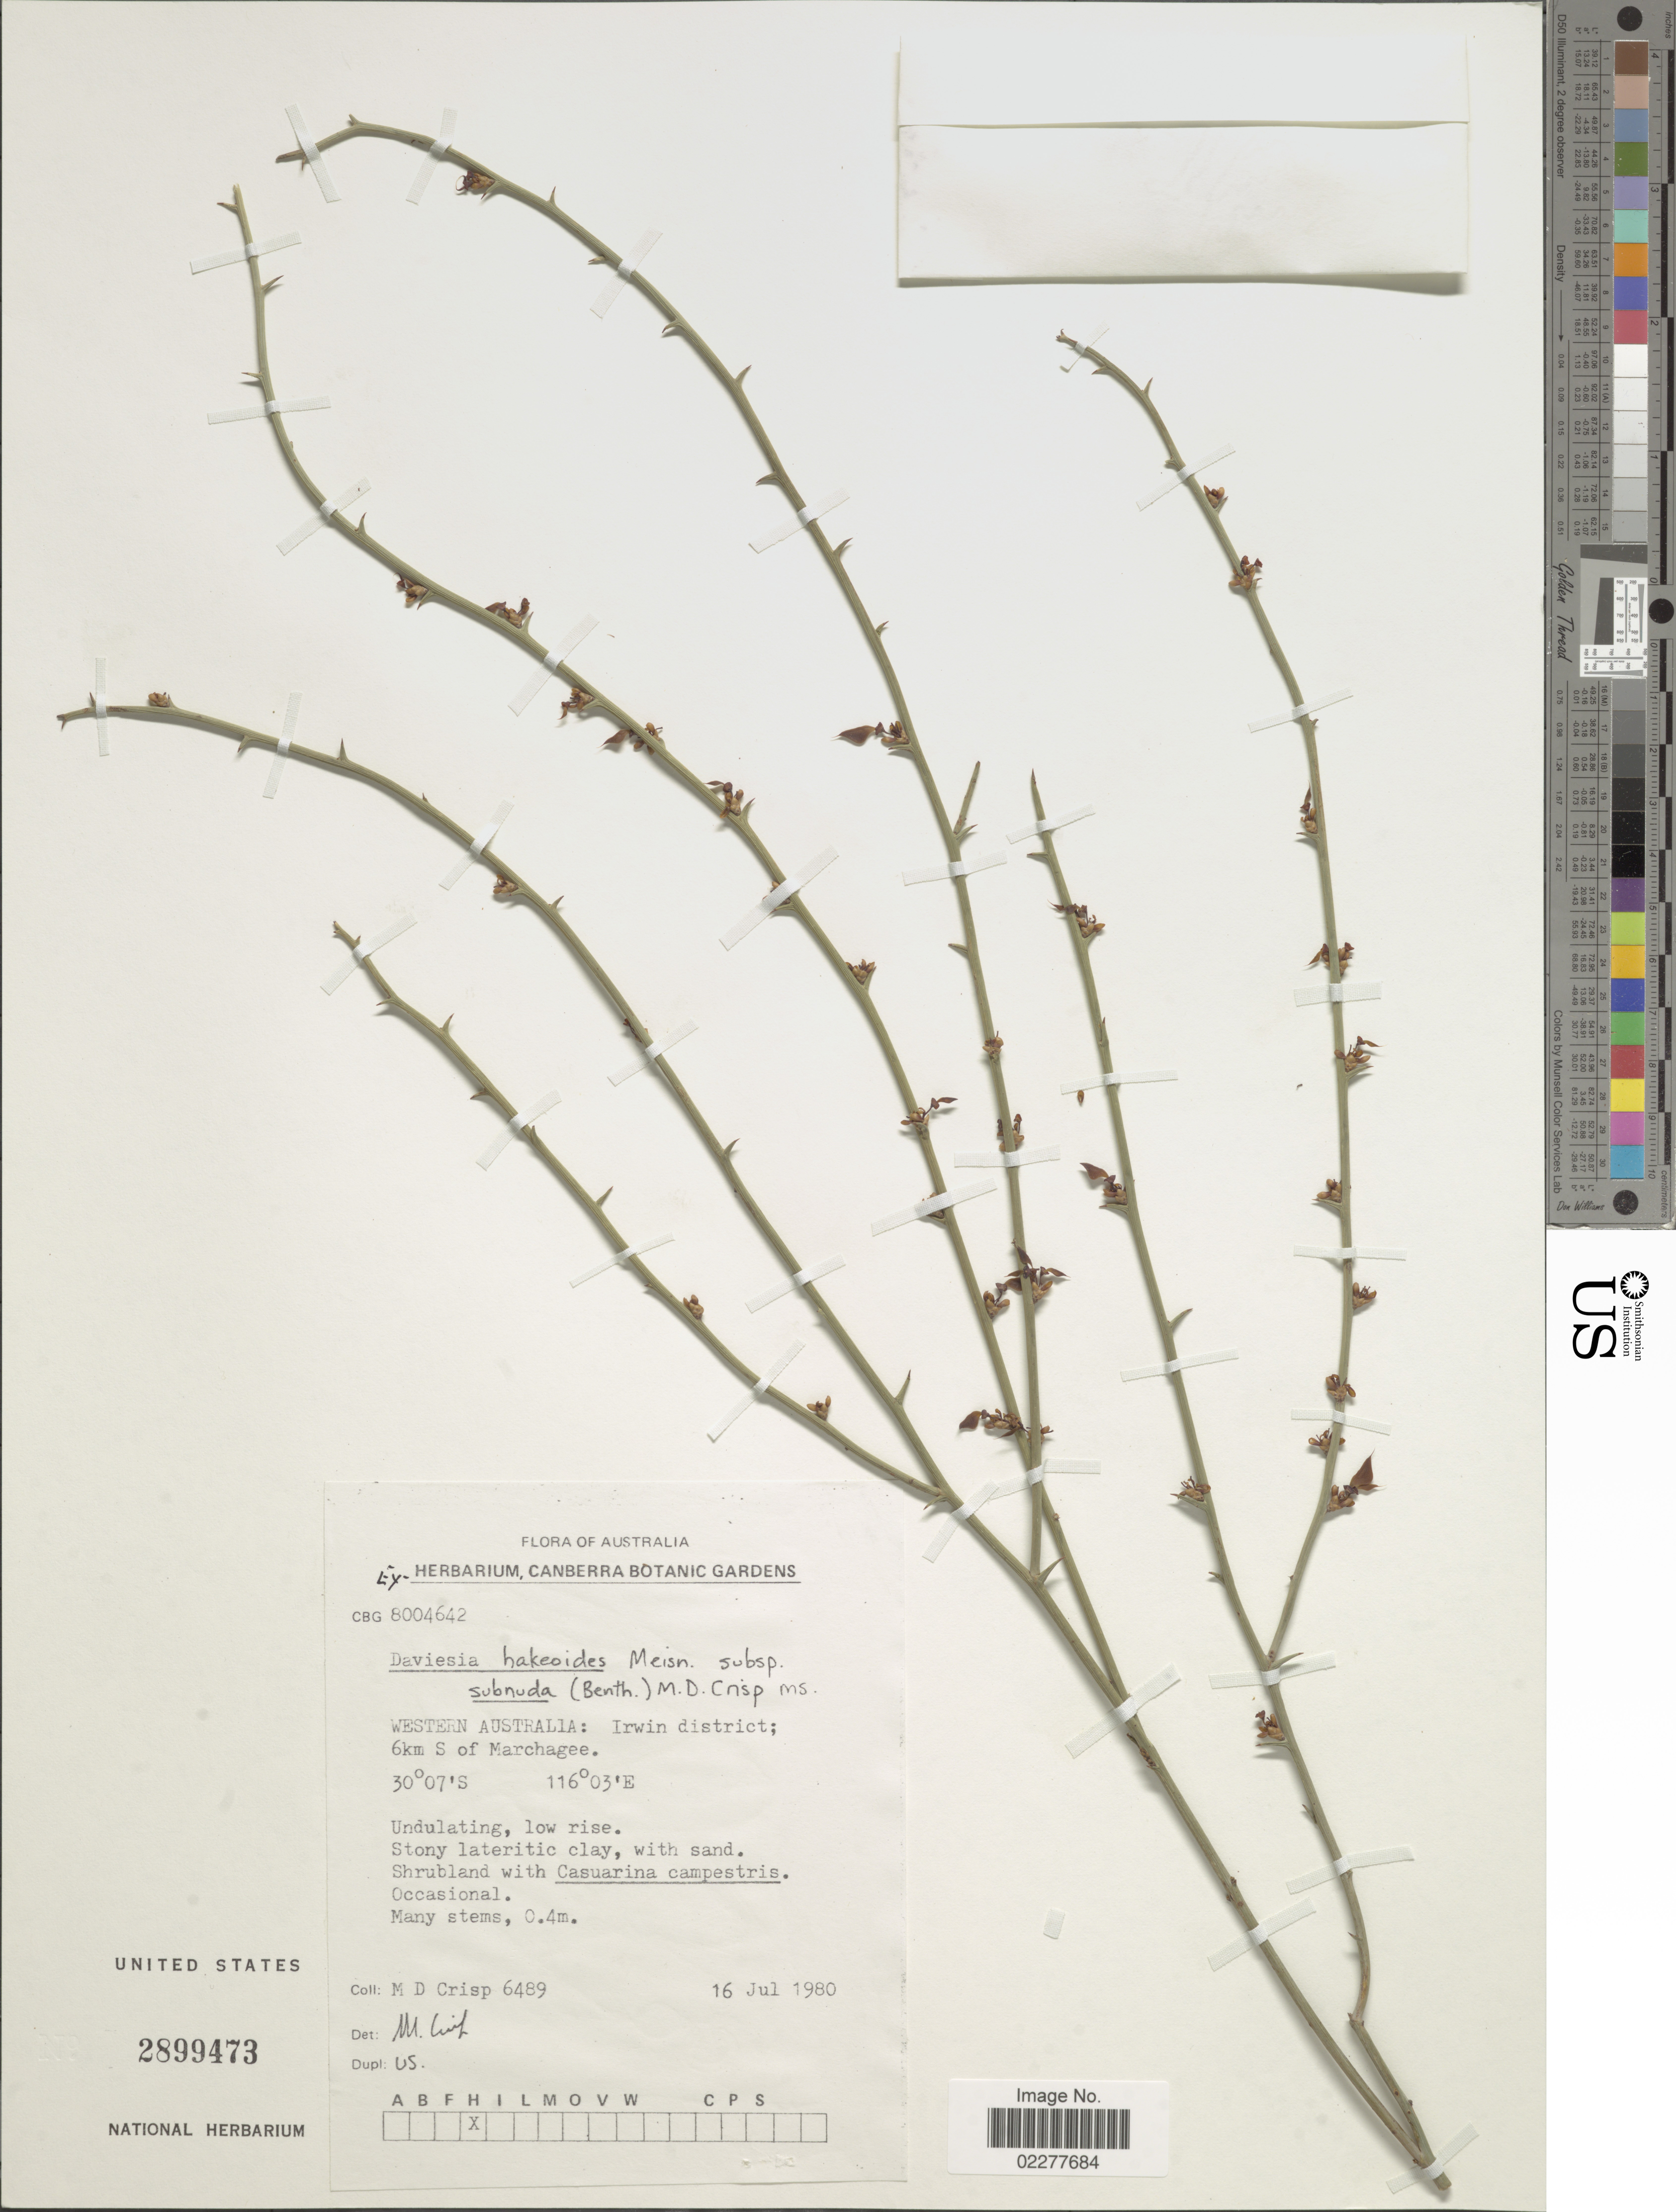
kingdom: Plantae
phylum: Tracheophyta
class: Magnoliopsida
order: Fabales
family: Fabaceae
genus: Daviesia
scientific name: Daviesia hakeoides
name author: Meisn.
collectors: M. Crisp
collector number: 6489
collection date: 1980-07-16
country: Australia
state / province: Western Australia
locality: Irwin District; 6 km S of Marchagee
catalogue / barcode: US 2899473